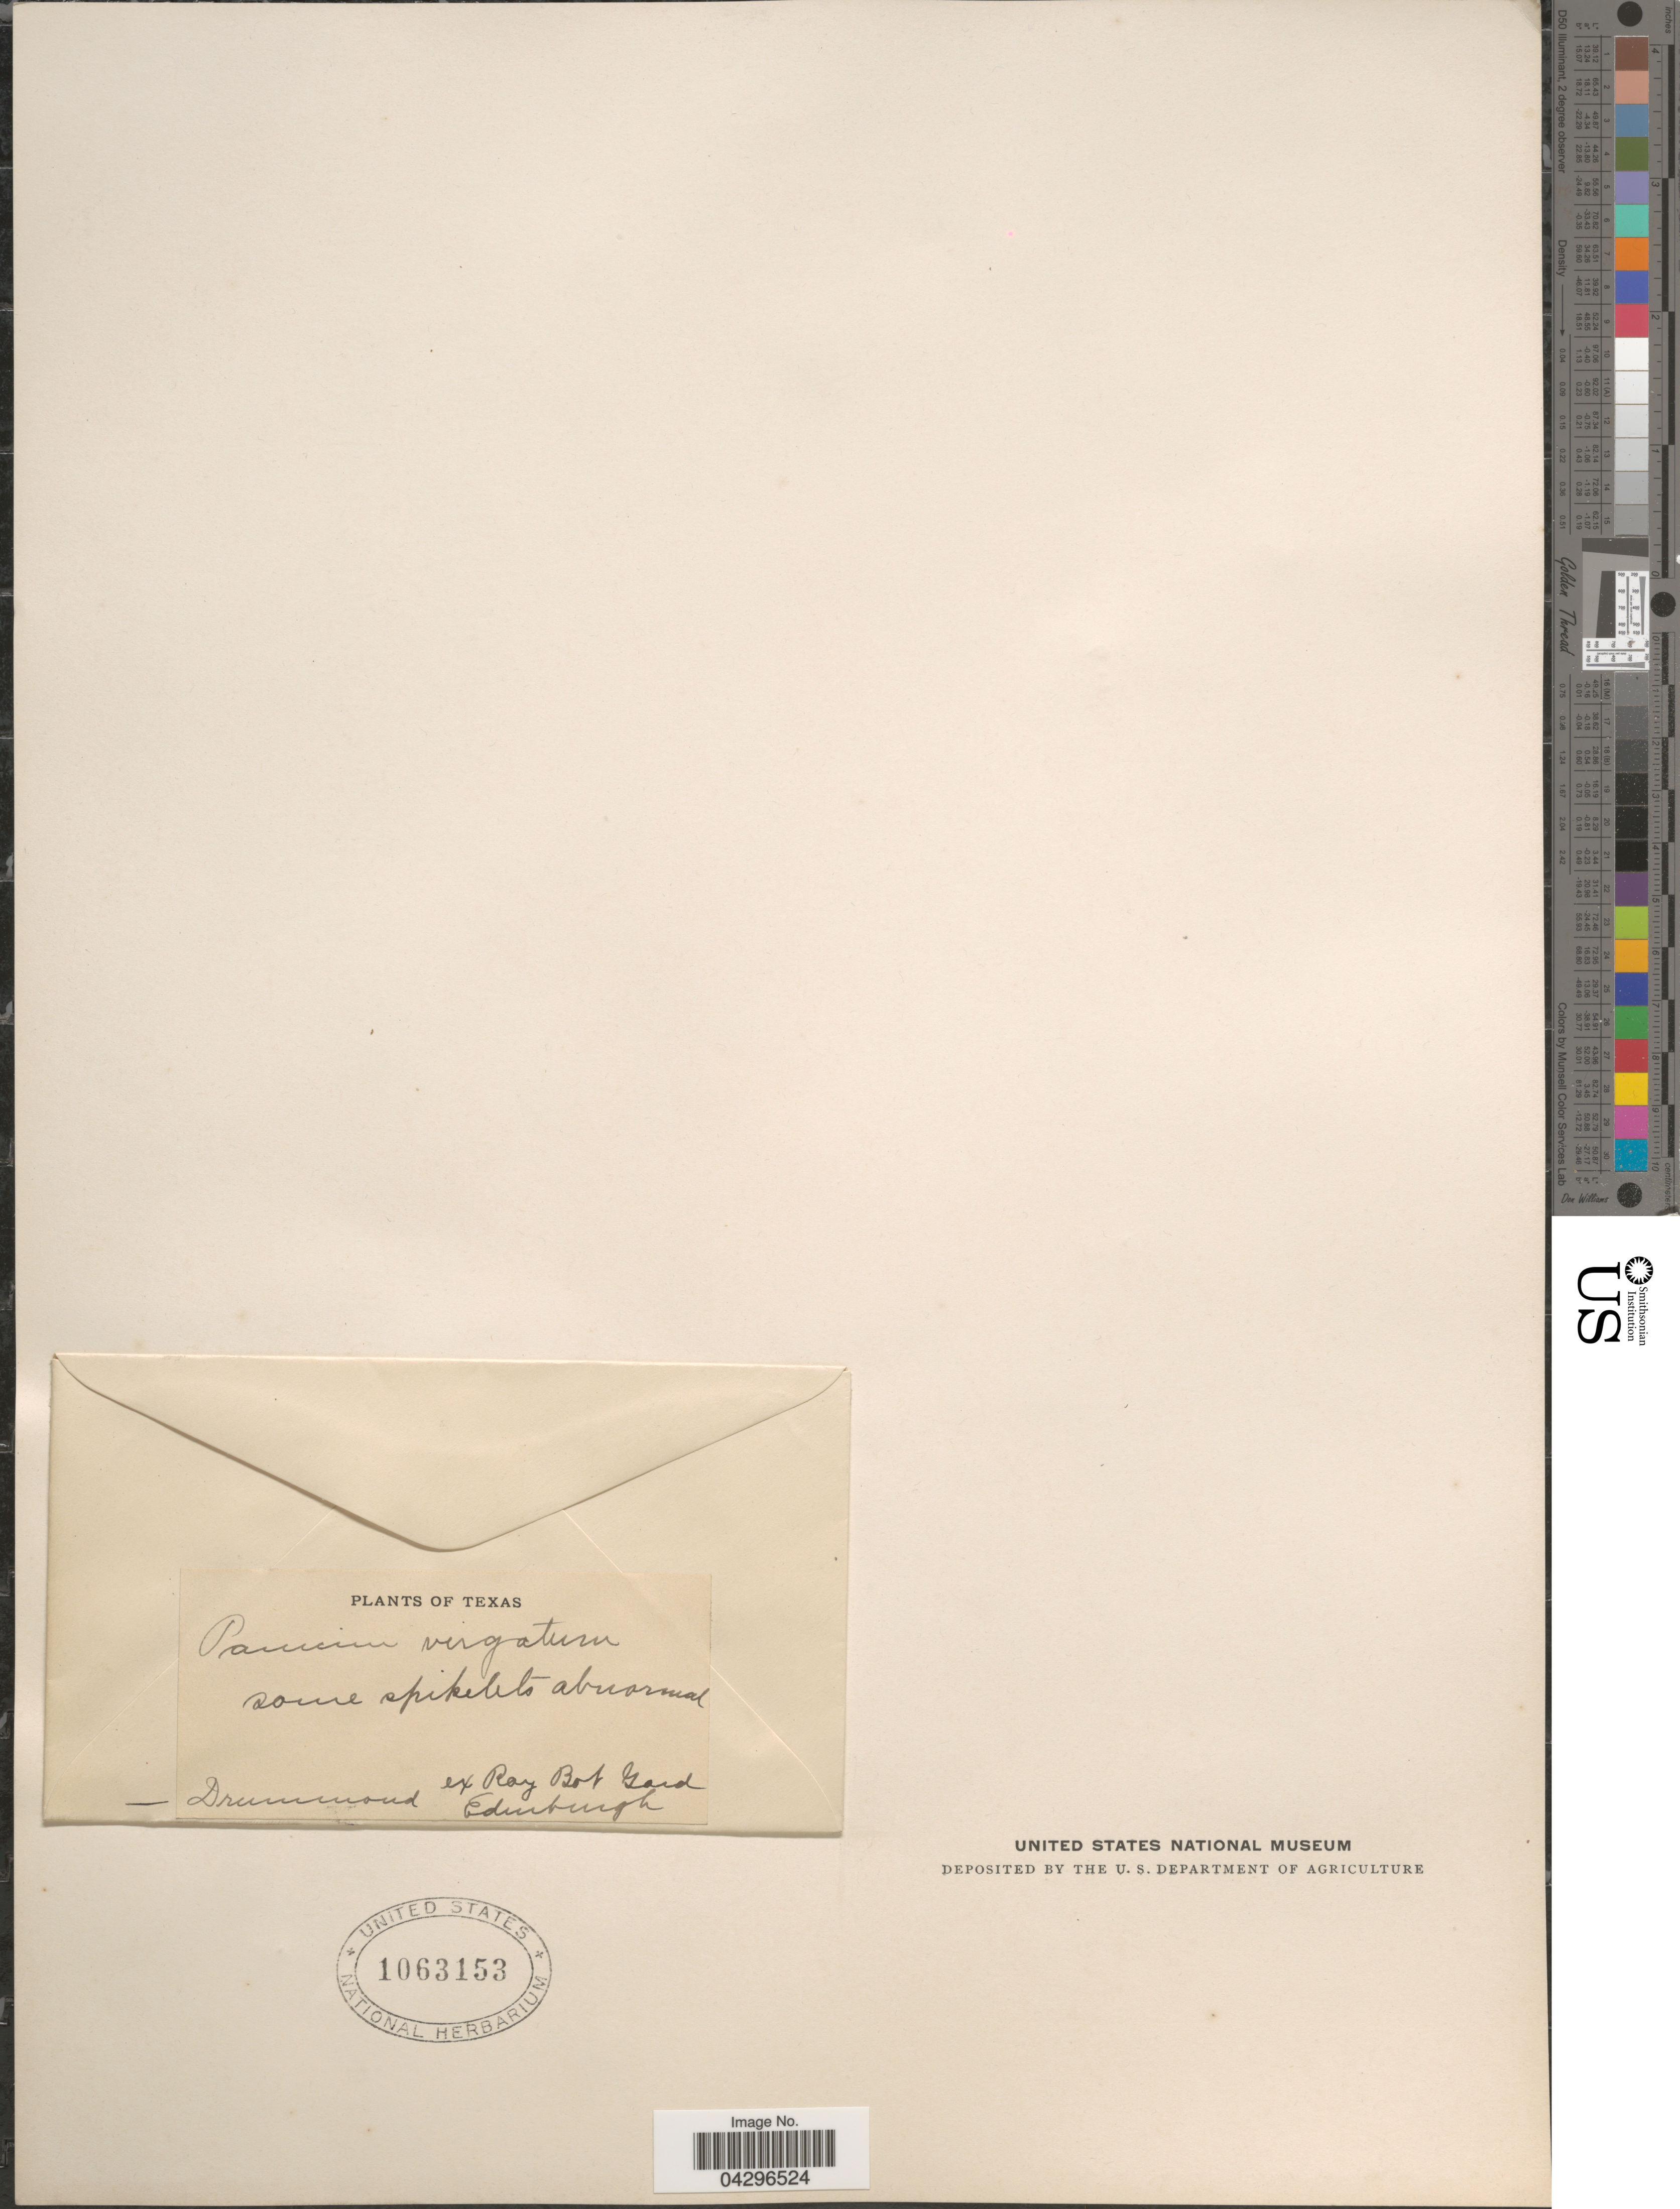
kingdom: Plantae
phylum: Tracheophyta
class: Liliopsida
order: Poales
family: Poaceae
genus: Panicum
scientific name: Panicum virgatum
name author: L.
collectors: -. Drummond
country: United States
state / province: Texas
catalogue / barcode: US 1063153